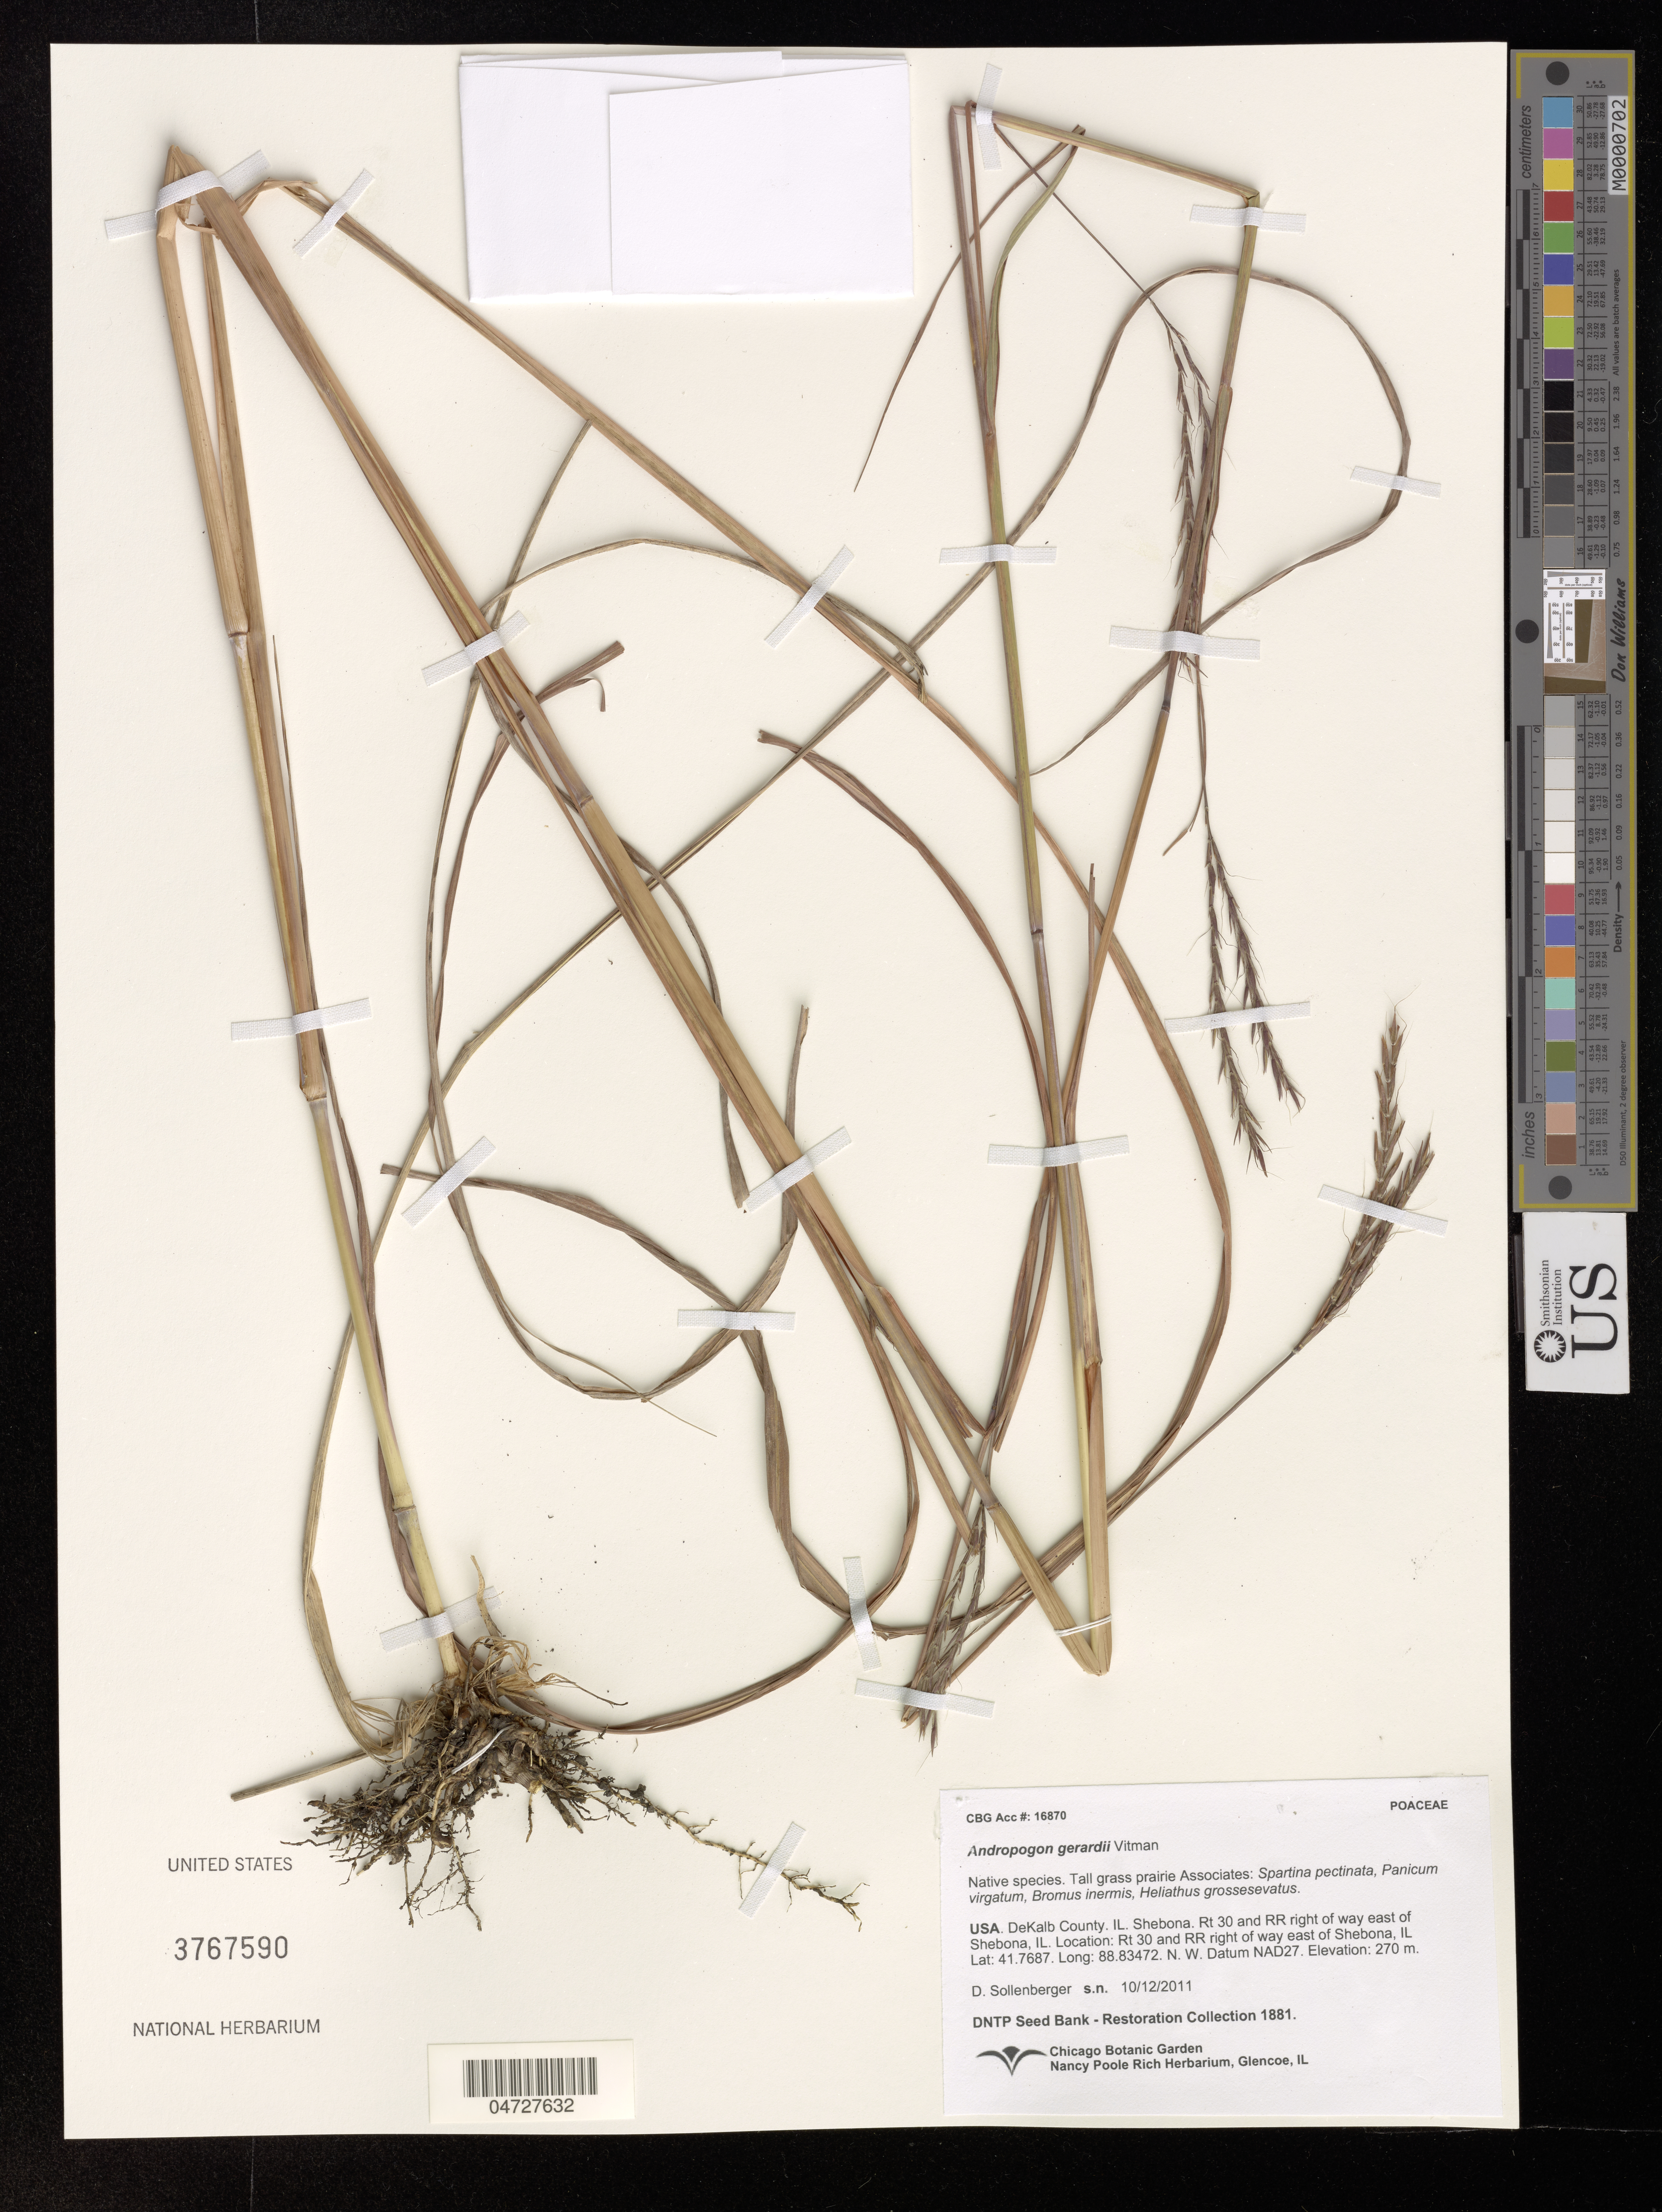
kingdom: Plantae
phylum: Tracheophyta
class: Liliopsida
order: Poales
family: Poaceae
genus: Andropogon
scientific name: Andropogon gerardii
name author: Vitman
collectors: D. Sollenberger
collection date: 2011-12-10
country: United States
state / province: Illinois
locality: DeKalb County. Shebona. Rt 30 and RR right of way east of Shebona.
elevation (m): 270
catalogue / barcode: US 3767590